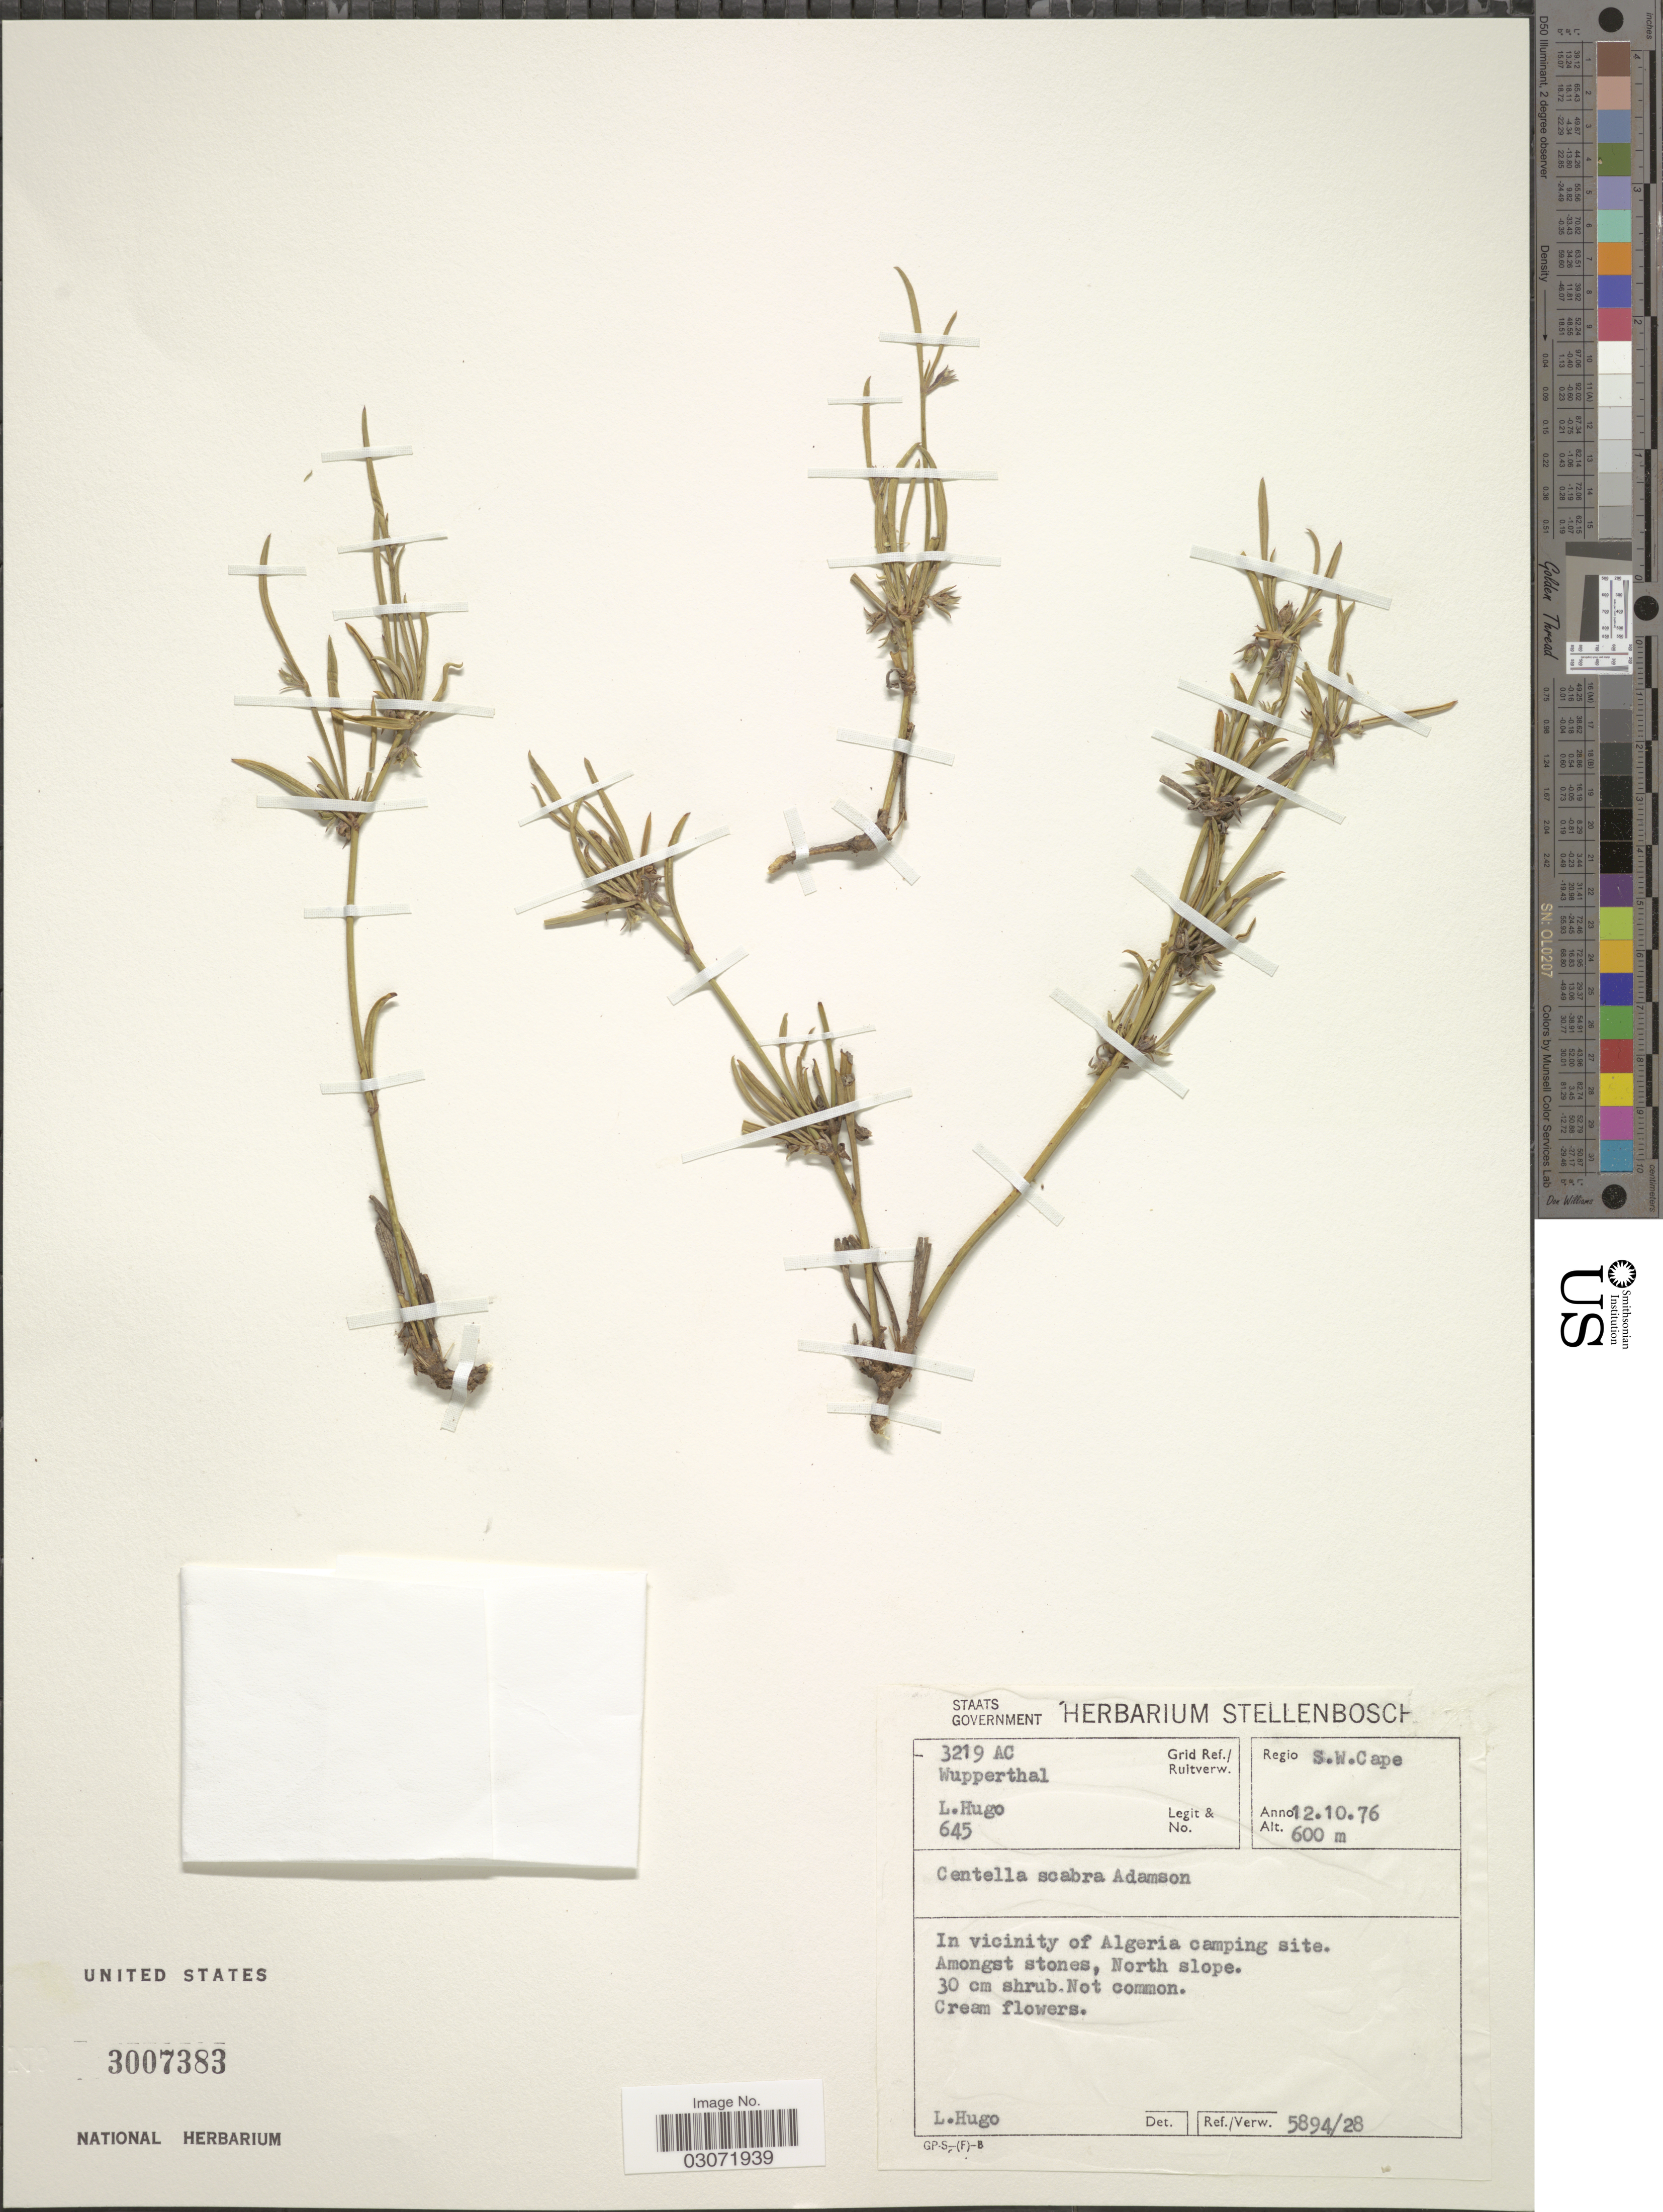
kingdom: Plantae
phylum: Tracheophyta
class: Magnoliopsida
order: Apiales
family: Apiaceae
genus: Centella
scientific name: Centella scabra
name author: Adamson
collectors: L. Hugo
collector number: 645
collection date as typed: Transcribed d/m/y: 12/10/76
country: South Africa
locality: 3219 AC Grid Ref. Wupperthal. Regio S.W. Cape. In vicinity of Algeria camping site.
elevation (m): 600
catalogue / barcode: US 3007383